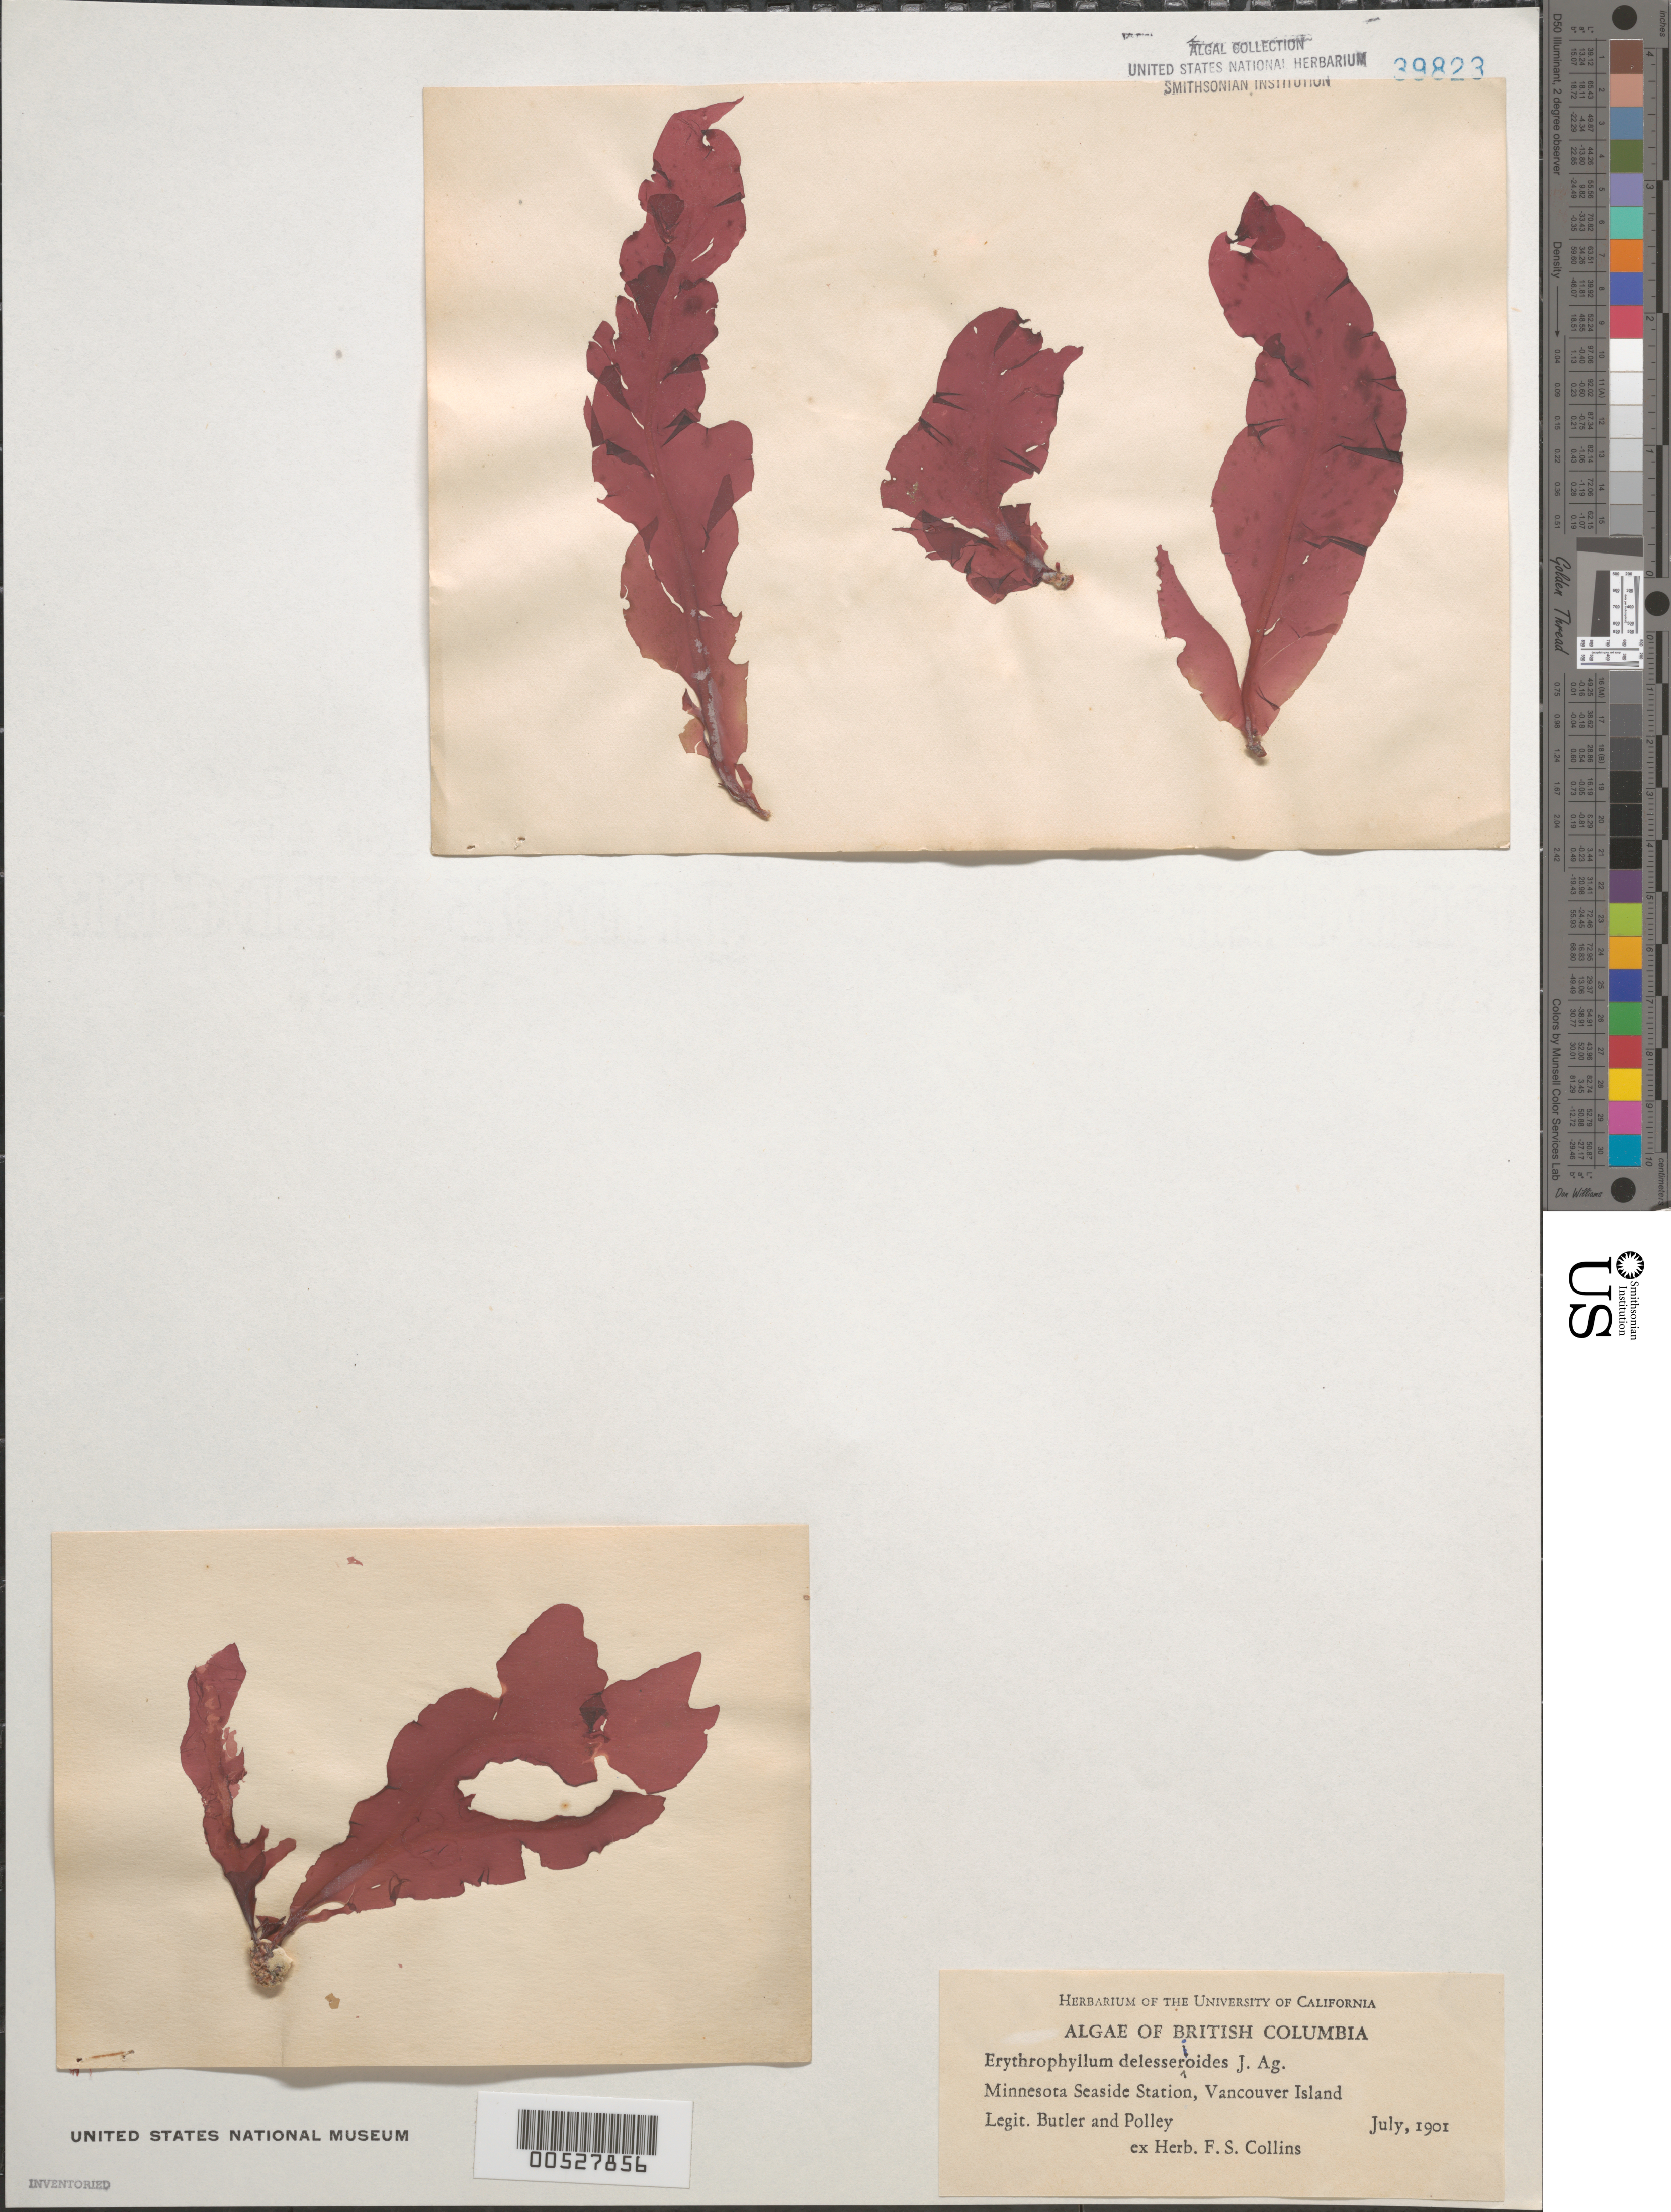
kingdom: Plantae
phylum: Rhodophyta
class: Florideophyceae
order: Gigartinales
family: Kallymeniaceae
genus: Erythrophyllum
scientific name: Erythrophyllum delesserioides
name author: J. Agardh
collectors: E. Butler & J. Polley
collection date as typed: Jul 1901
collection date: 1901-07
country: Canada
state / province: British Columbia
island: Vancouver Island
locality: Minnesota Seaside Station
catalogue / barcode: US 39823